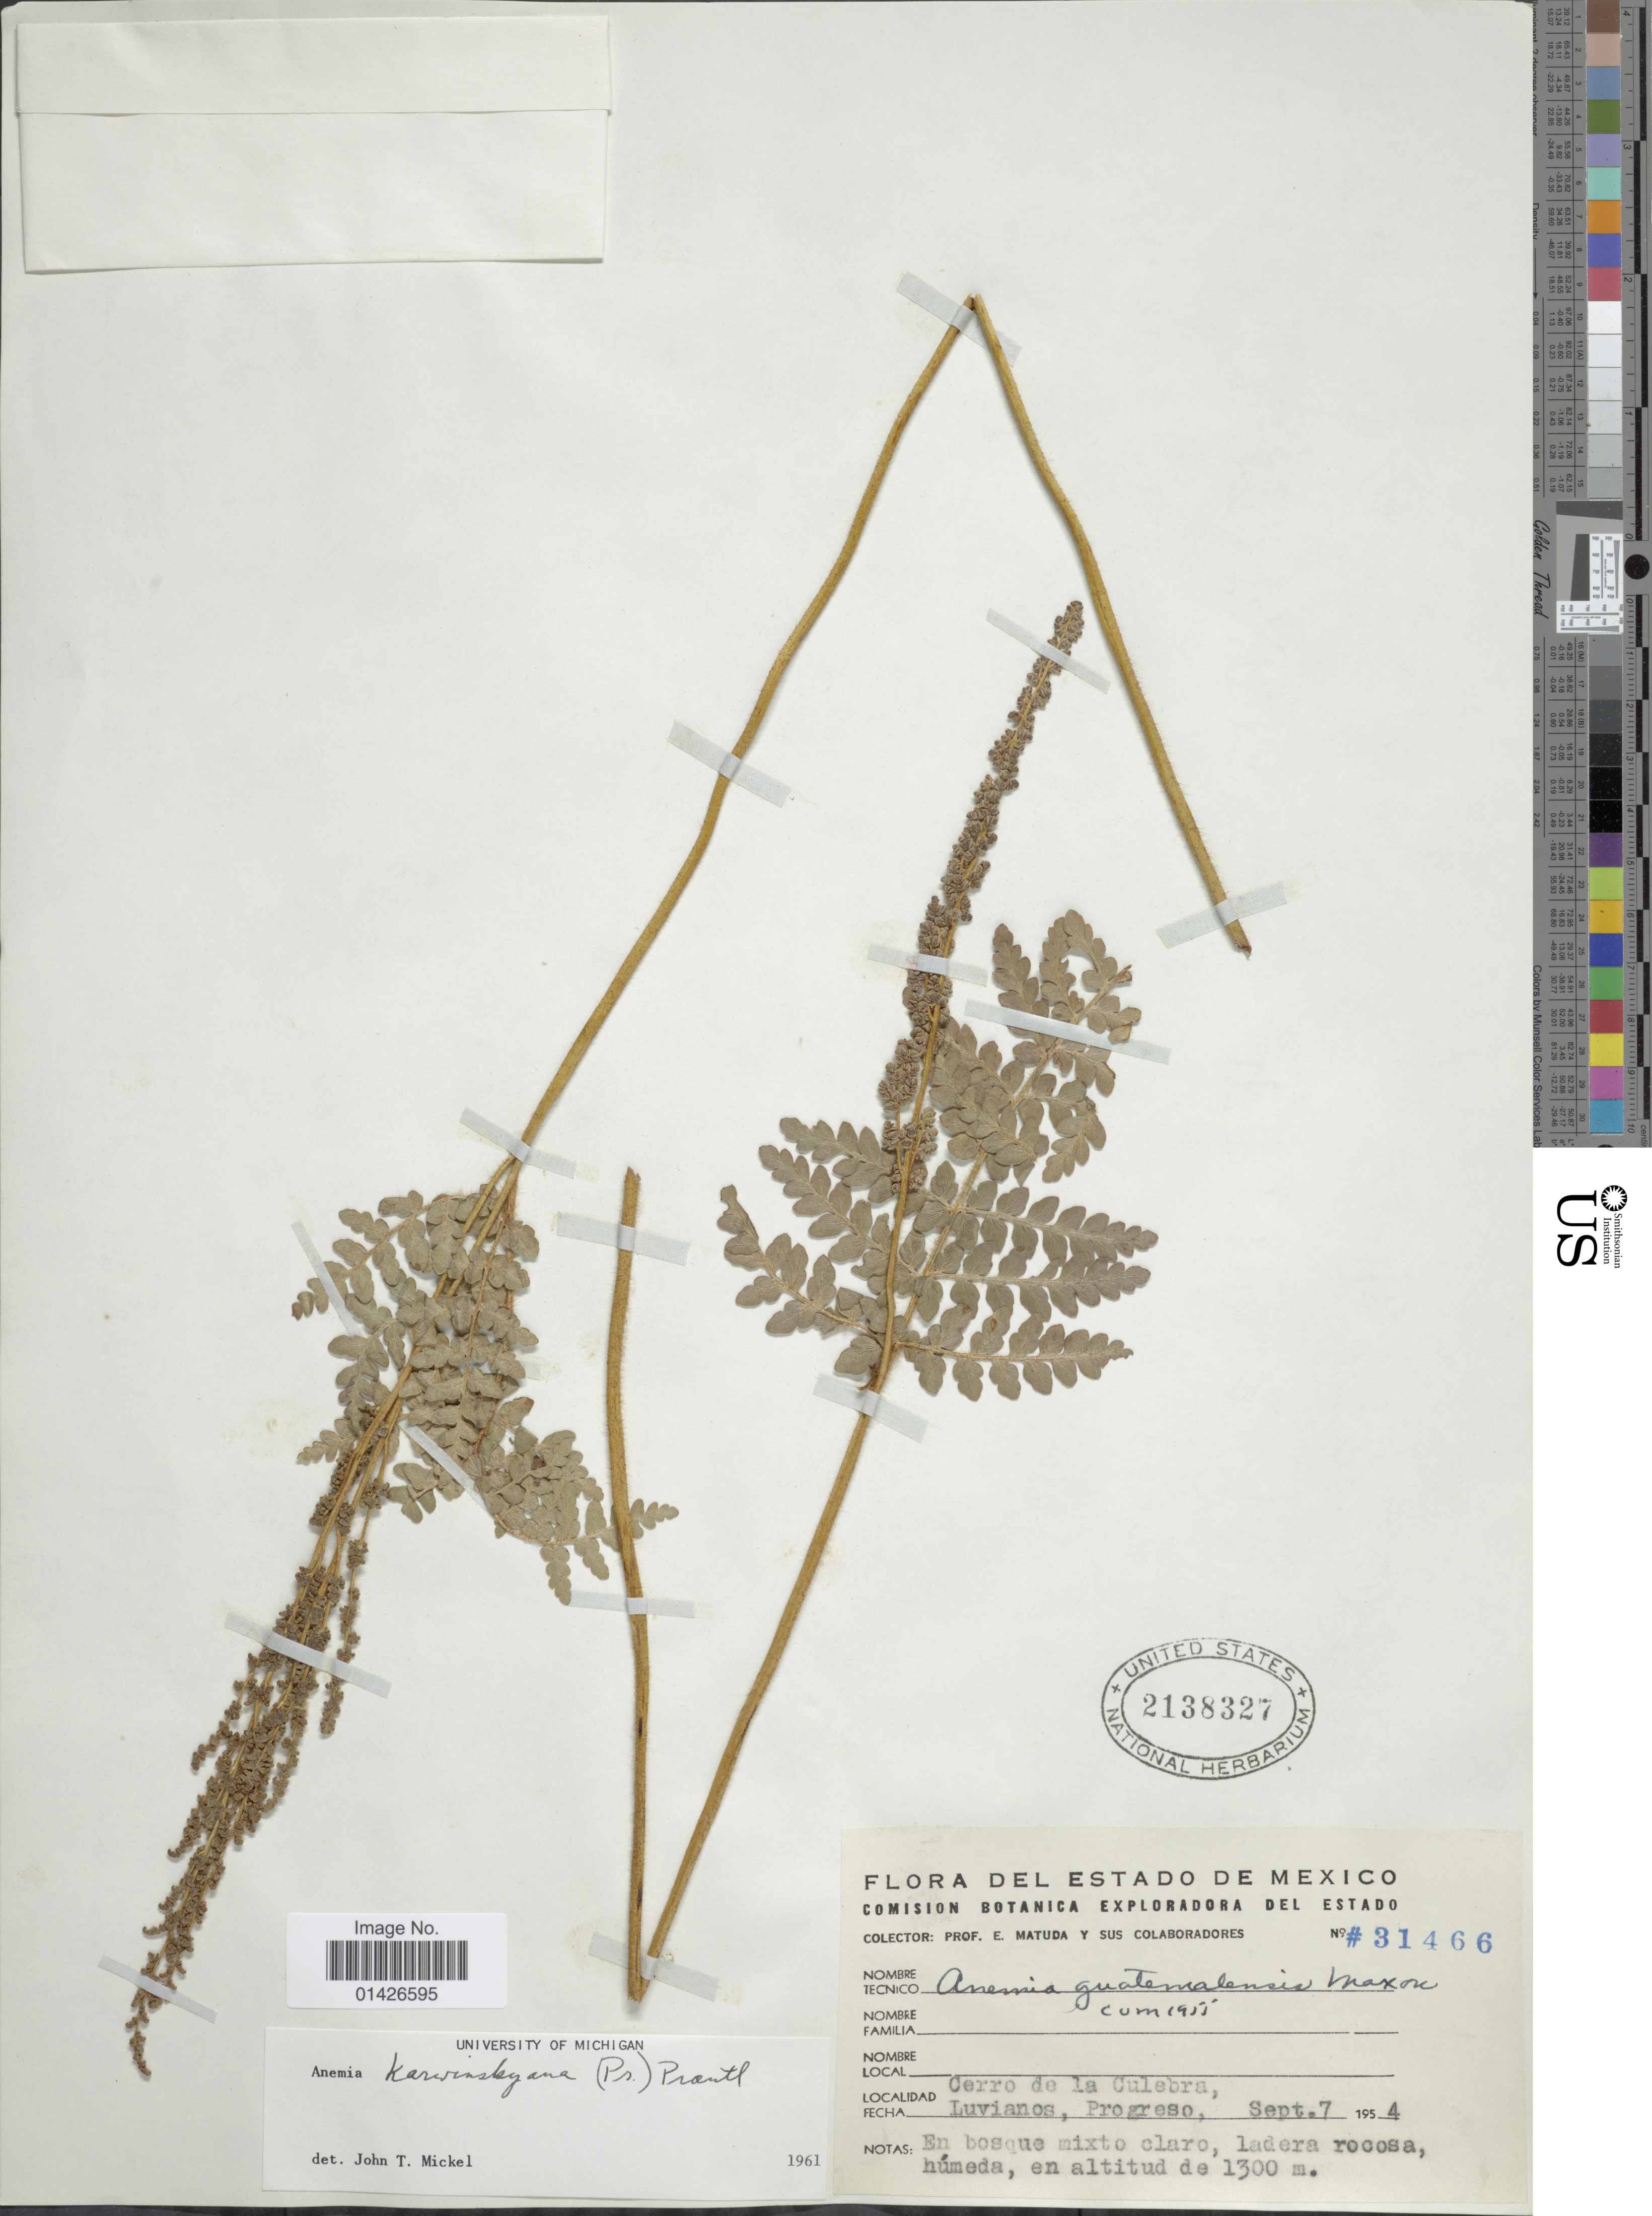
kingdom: Plantae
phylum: Tracheophyta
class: Polypodiopsida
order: Schizaeales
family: Anemiaceae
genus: Anemia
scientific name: Anemia karwinskyana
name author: (C. Presl) Prantl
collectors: E. Matuda & et al.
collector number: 31466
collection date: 1954-09-07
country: Mexico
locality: Cerro de la Caldera, Luvianos, progreso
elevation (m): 1300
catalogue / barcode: US 2138327